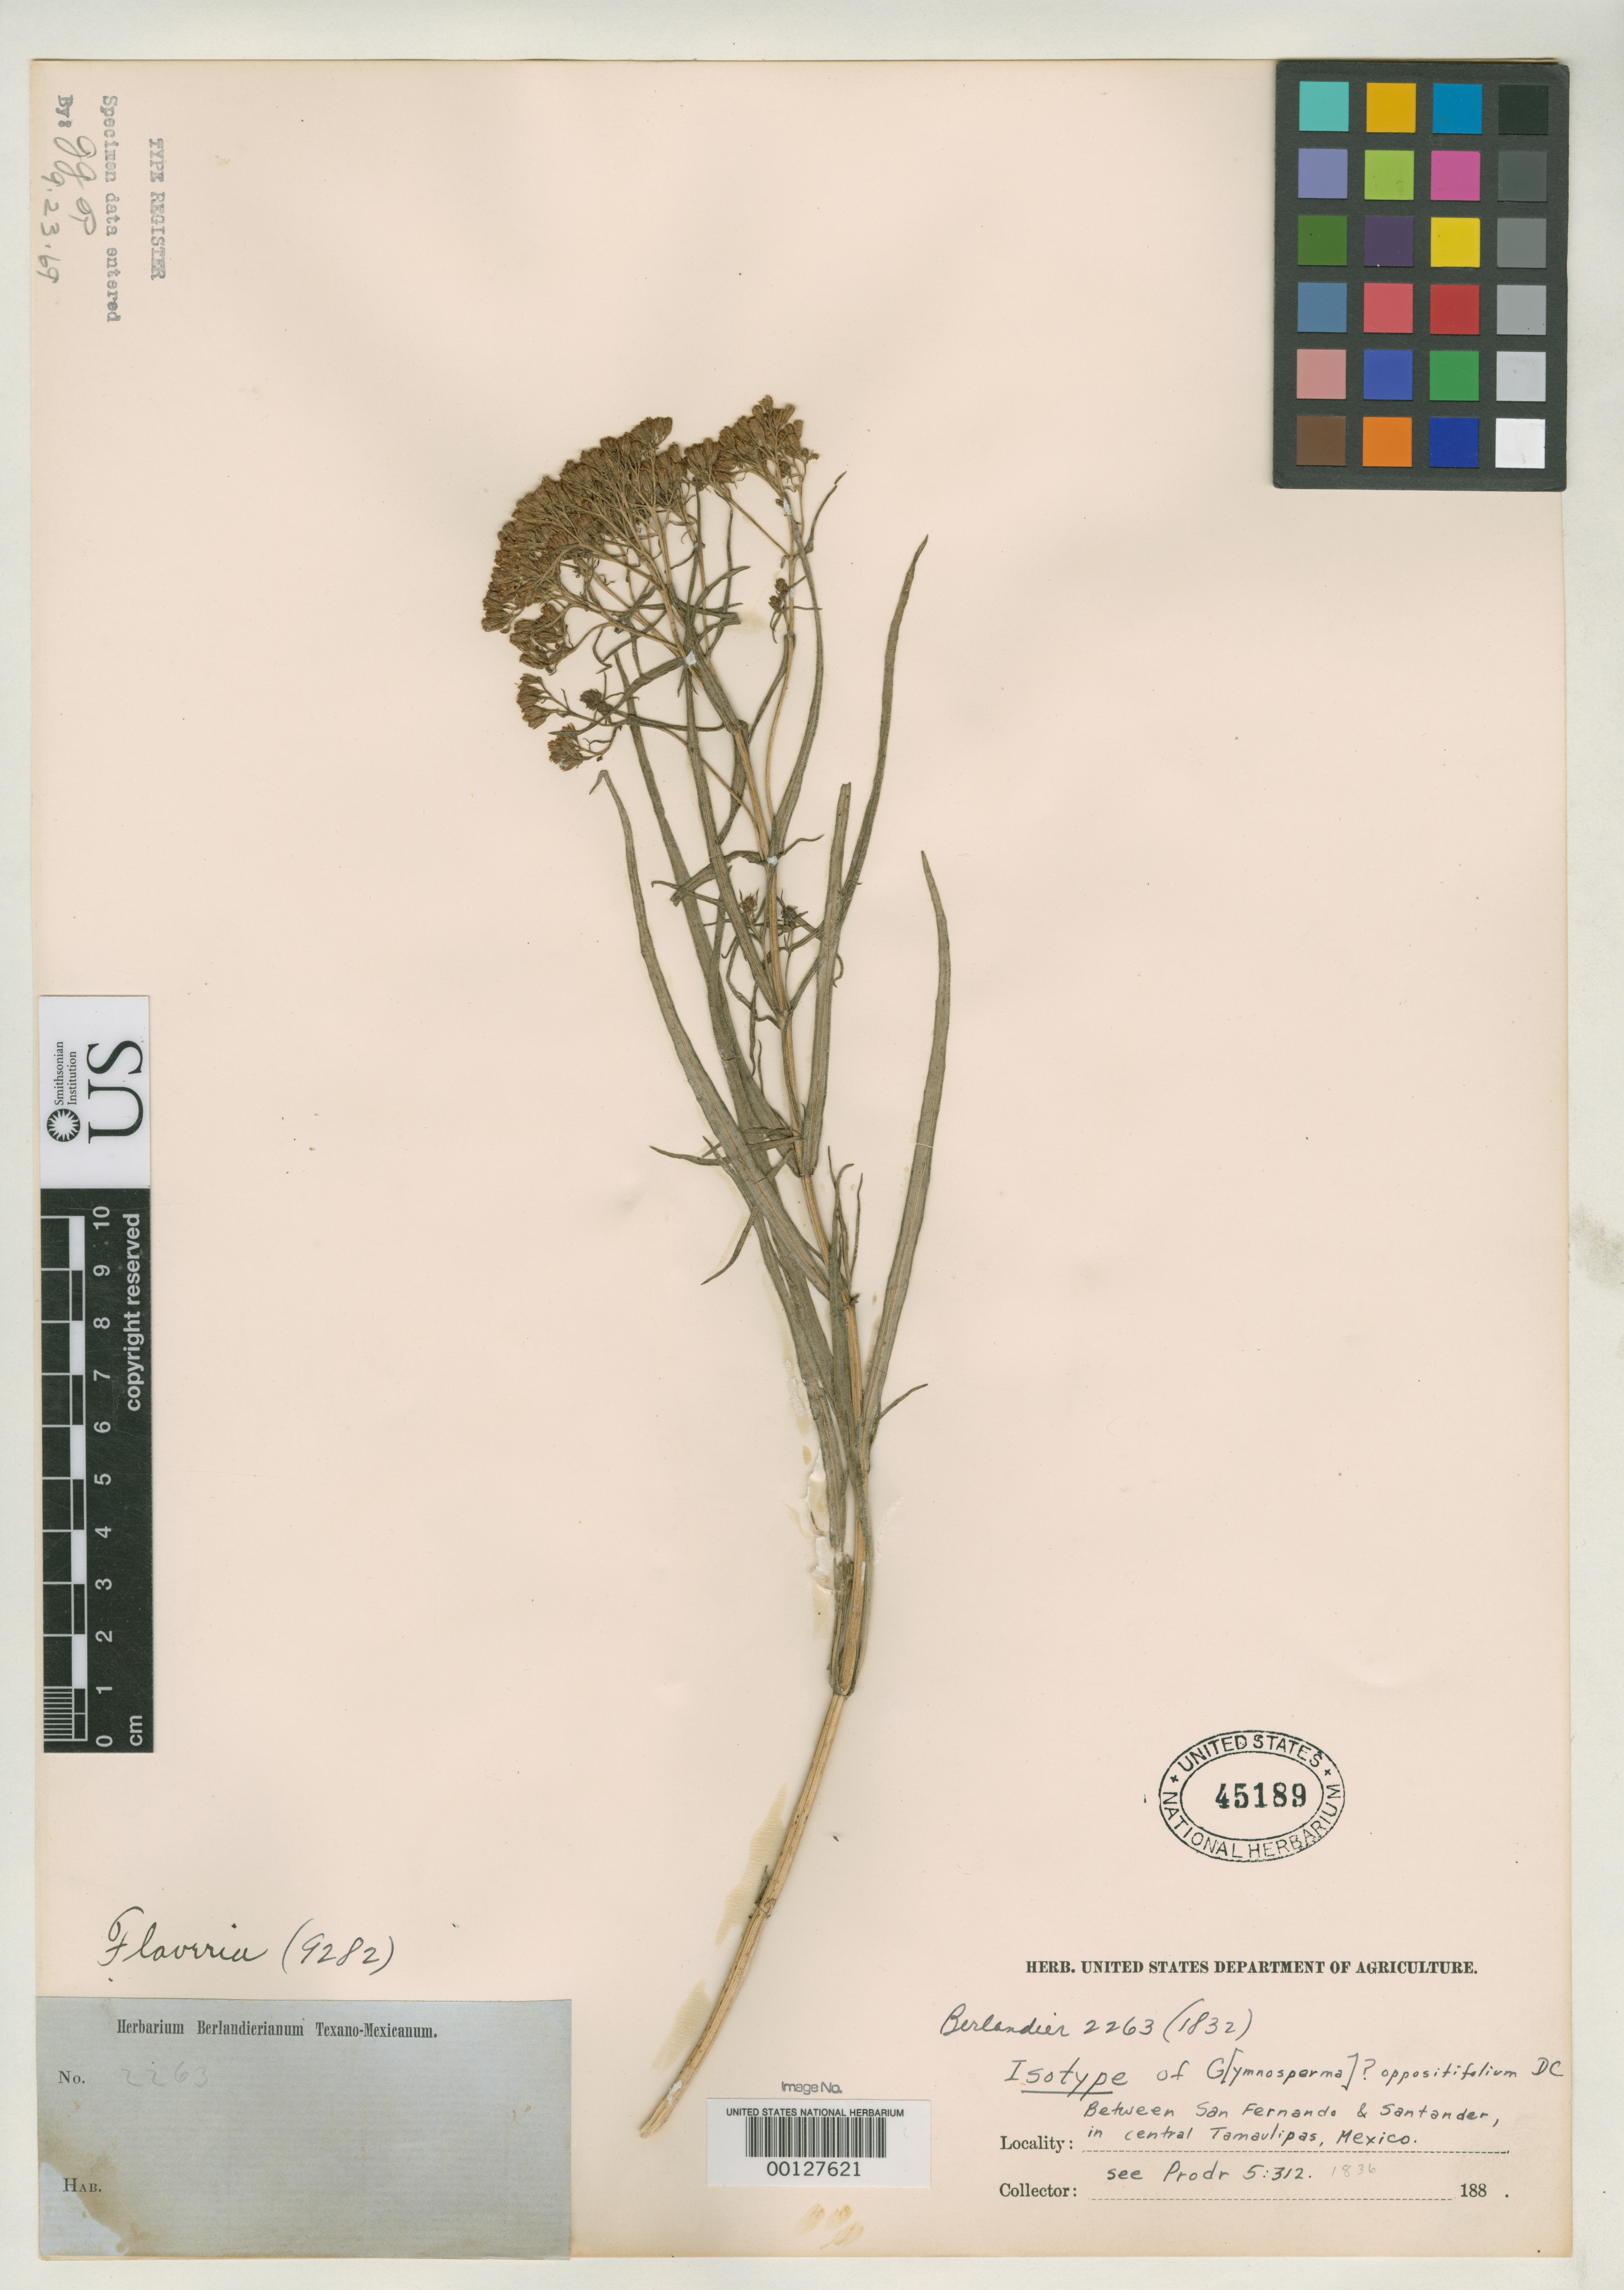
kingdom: Plantae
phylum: Tracheophyta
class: Magnoliopsida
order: Asterales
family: Asteraceae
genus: Gymnosperma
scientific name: Gymnosperma oppositifolium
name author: DC.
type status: Isotype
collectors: J. L. Berlandier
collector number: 2263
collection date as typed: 1832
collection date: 1832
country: Mexico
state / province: Tamaulipas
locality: Between San Fernando and Santander.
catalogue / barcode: US 45189